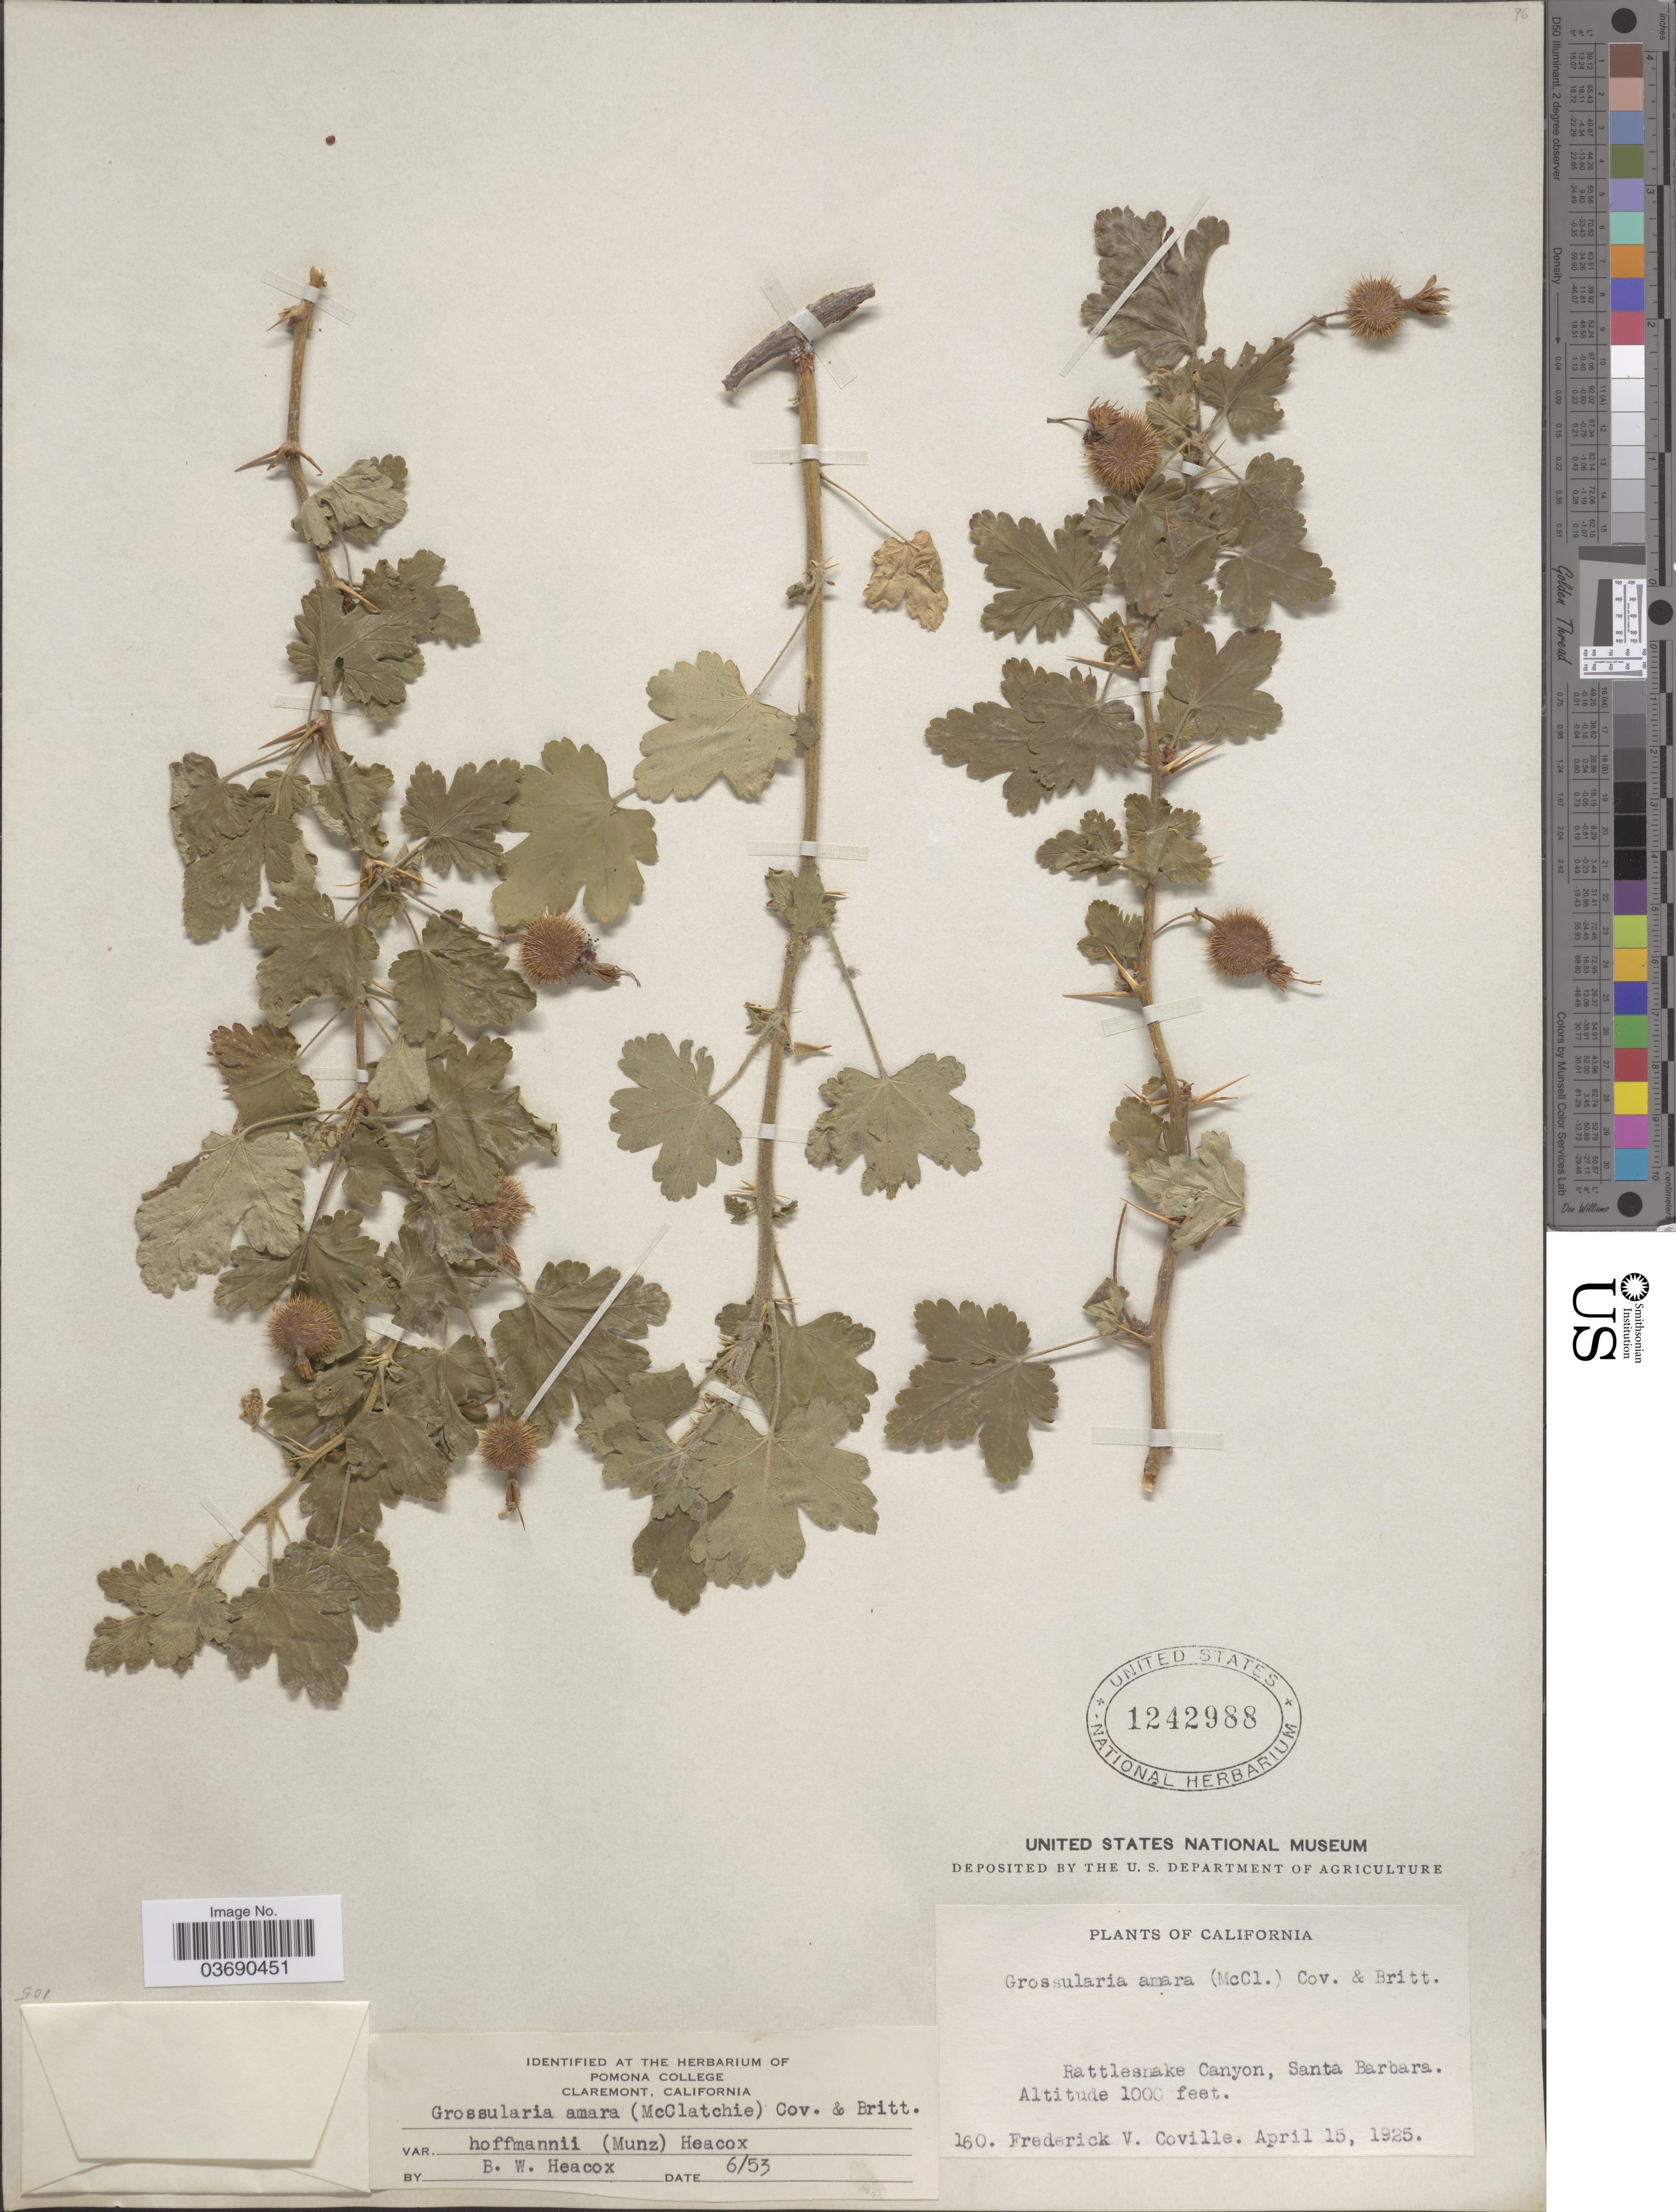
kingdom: Plantae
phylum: Tracheophyta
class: Magnoliopsida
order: Saxifragales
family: Grossulariaceae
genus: Ribes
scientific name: Ribes amarum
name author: McClatchie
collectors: F. V. Coville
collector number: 160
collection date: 1925-04-15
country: United States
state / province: California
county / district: Santa Barbara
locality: Rattlesnake Canyon, Santa Barbara.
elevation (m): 305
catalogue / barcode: US 1242988